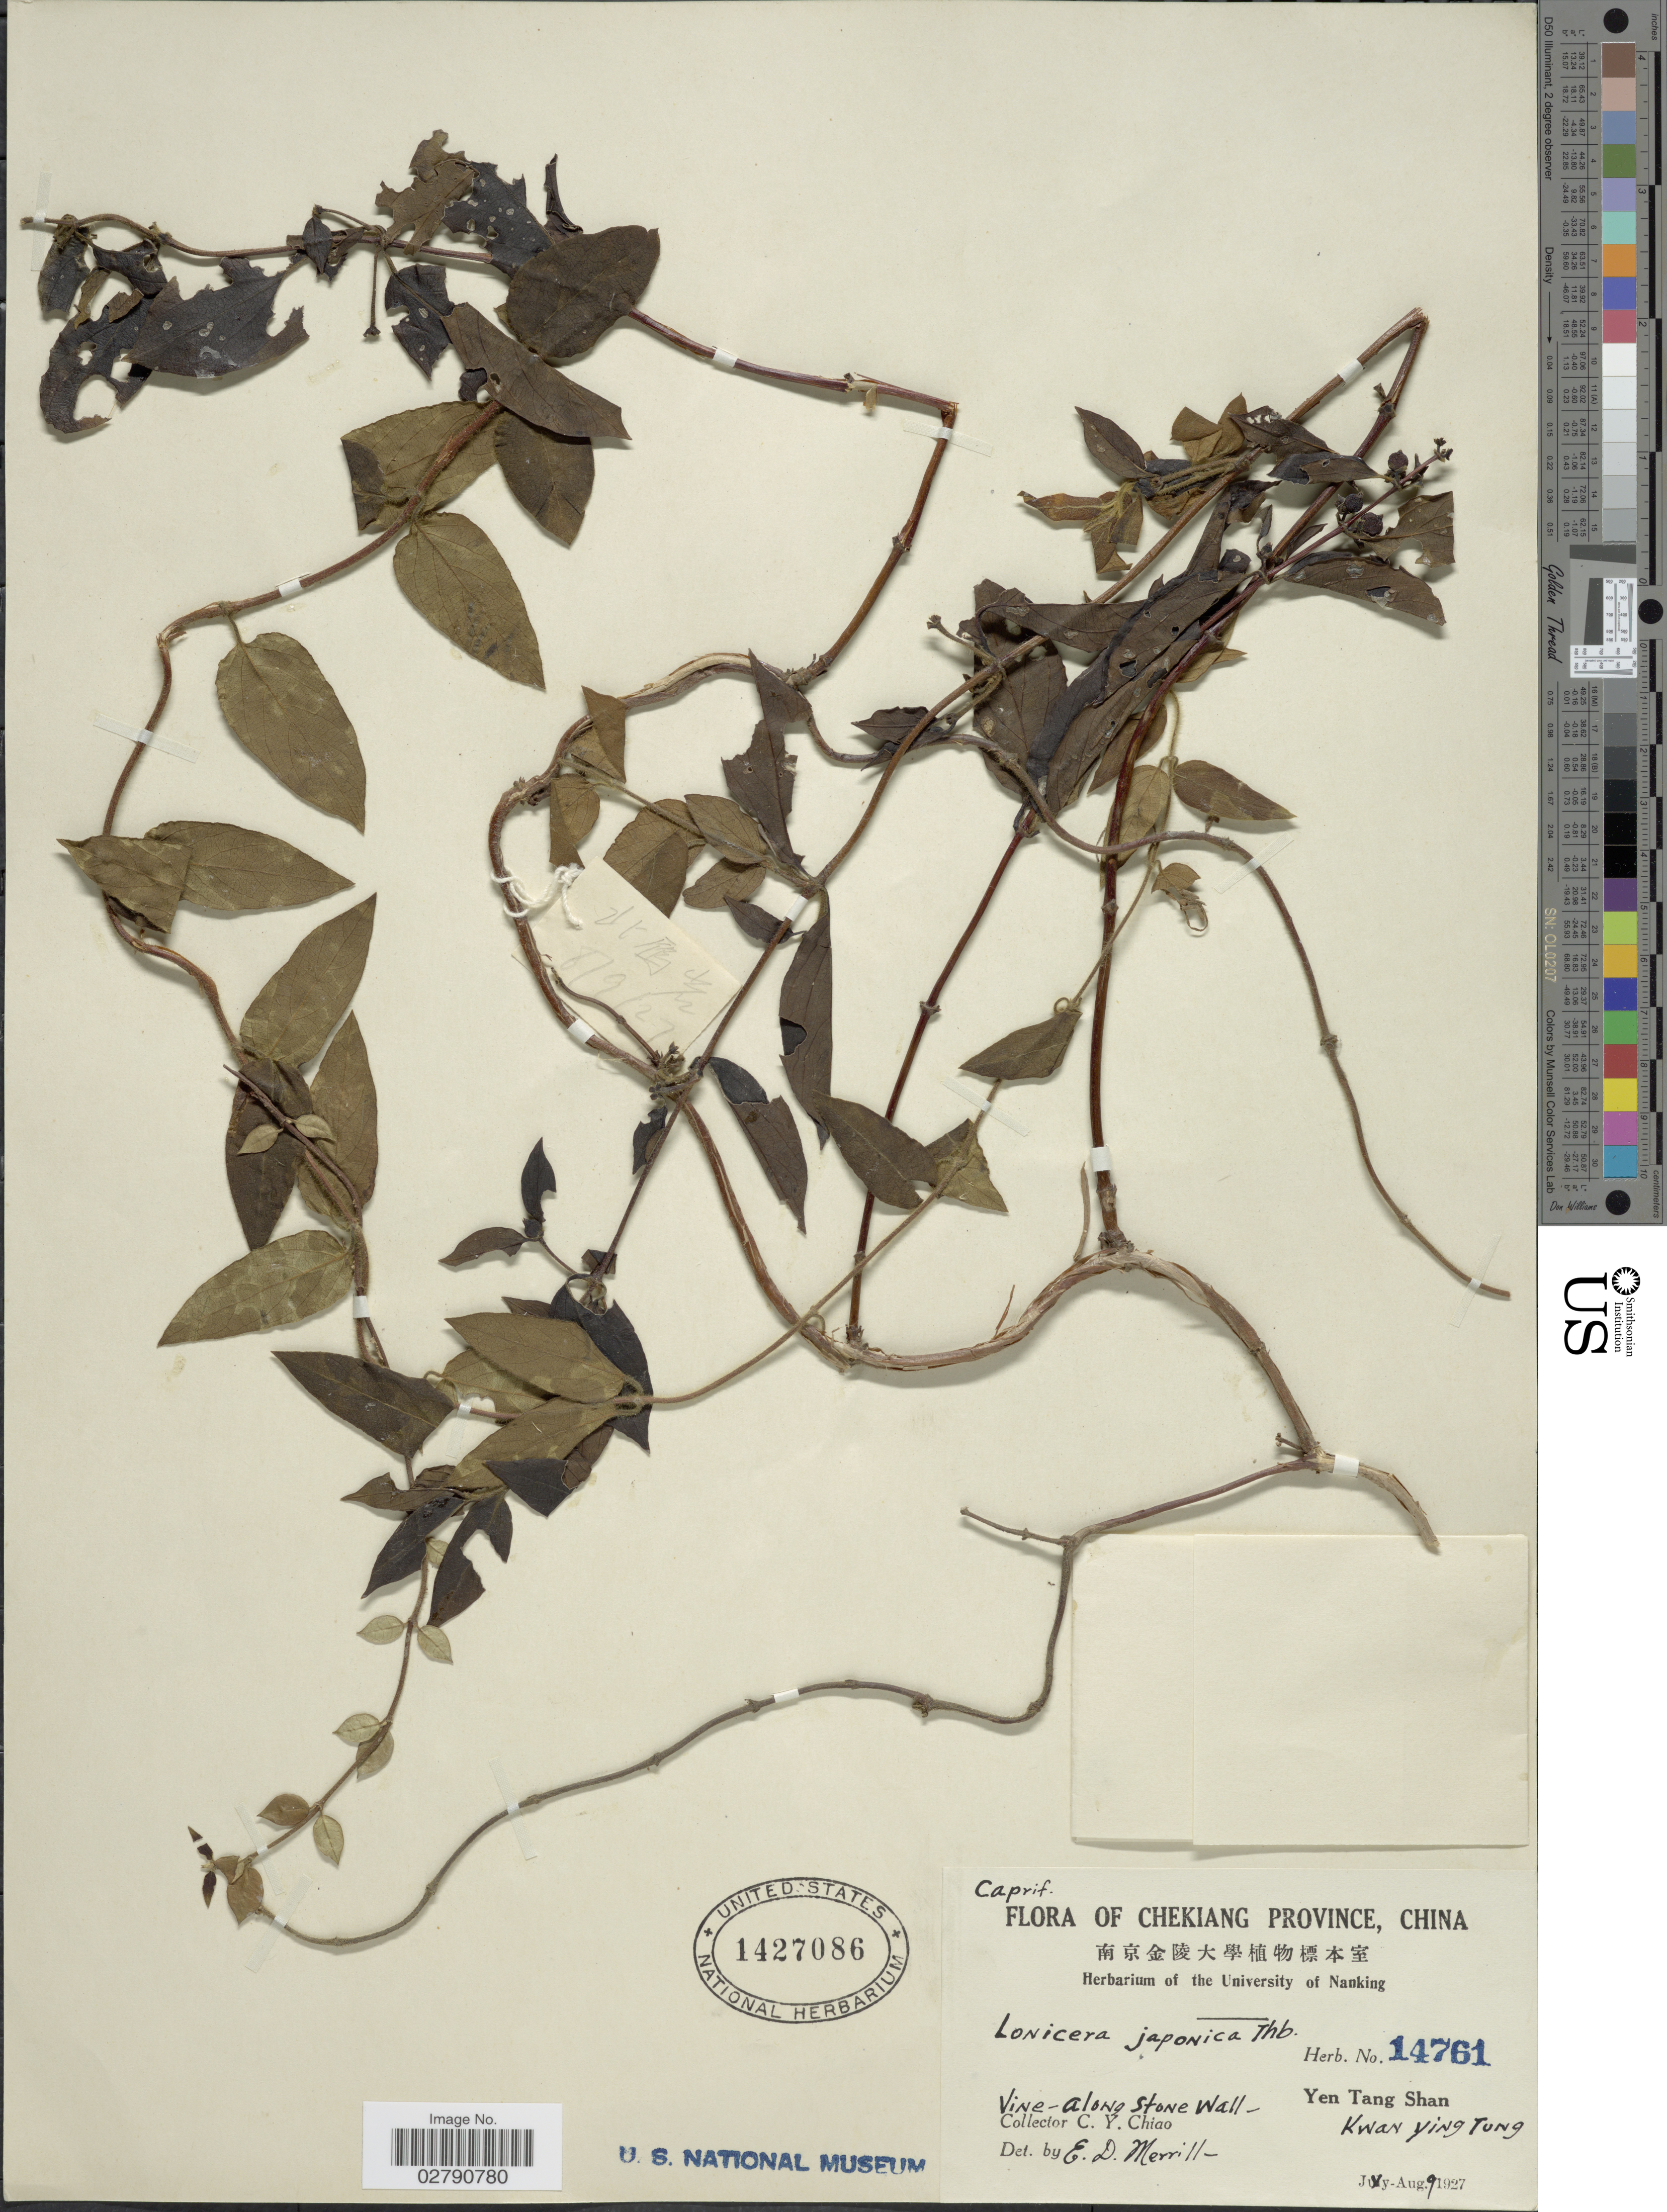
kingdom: Plantae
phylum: Tracheophyta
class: Magnoliopsida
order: Dipsacales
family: Caprifoliaceae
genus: Lonicera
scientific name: Lonicera japonica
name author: Thunb.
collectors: C. Y. Chiao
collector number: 14761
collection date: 1927-08-09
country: China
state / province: Zhejiang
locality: Chekiang Province. Yen Tang Shan, Kwan Ying Tung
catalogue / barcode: US 1427086